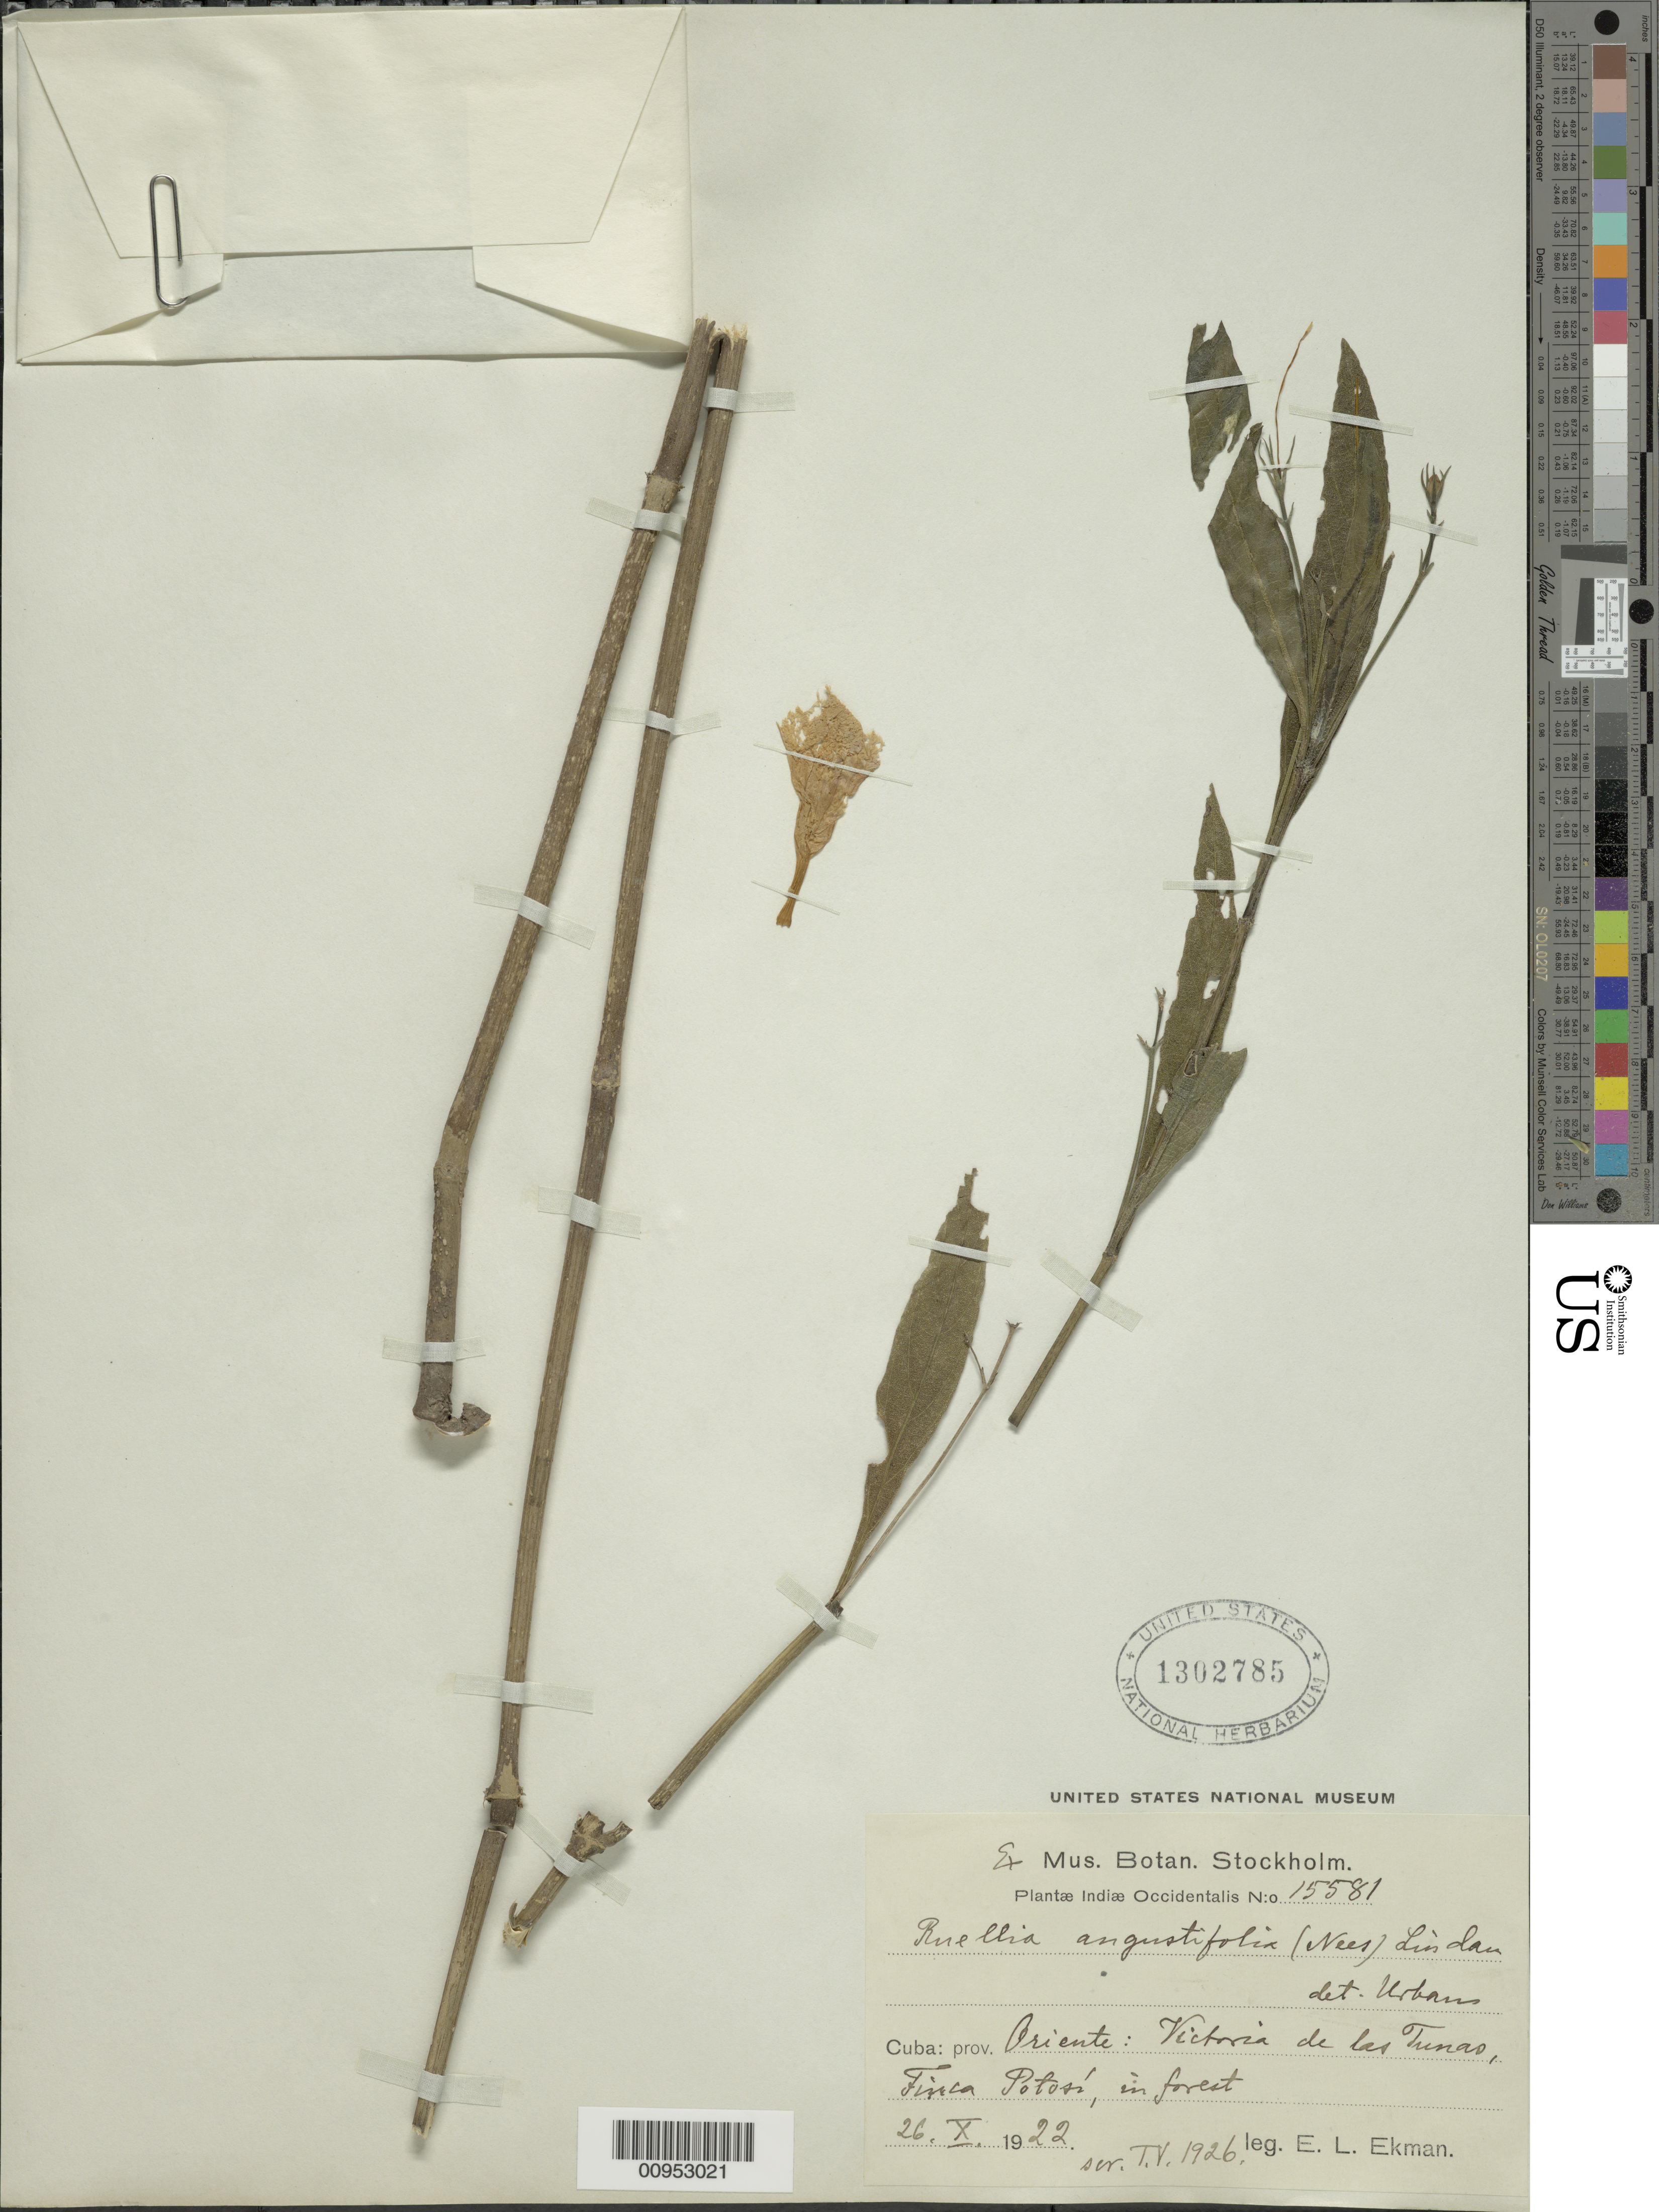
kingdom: Plantae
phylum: Tracheophyta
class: Magnoliopsida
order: Lamiales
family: Acanthaceae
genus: Ruellia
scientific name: Ruellia simplex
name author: C. Wright in Sauvalle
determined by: Urban, --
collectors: E. L. Ekman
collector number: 15581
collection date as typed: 26 Oct 1922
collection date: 1922-10-26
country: Cuba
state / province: Oriente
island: Cuba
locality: Victoria de las Tunas, Finca Potosí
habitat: In forest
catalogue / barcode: US 1302785